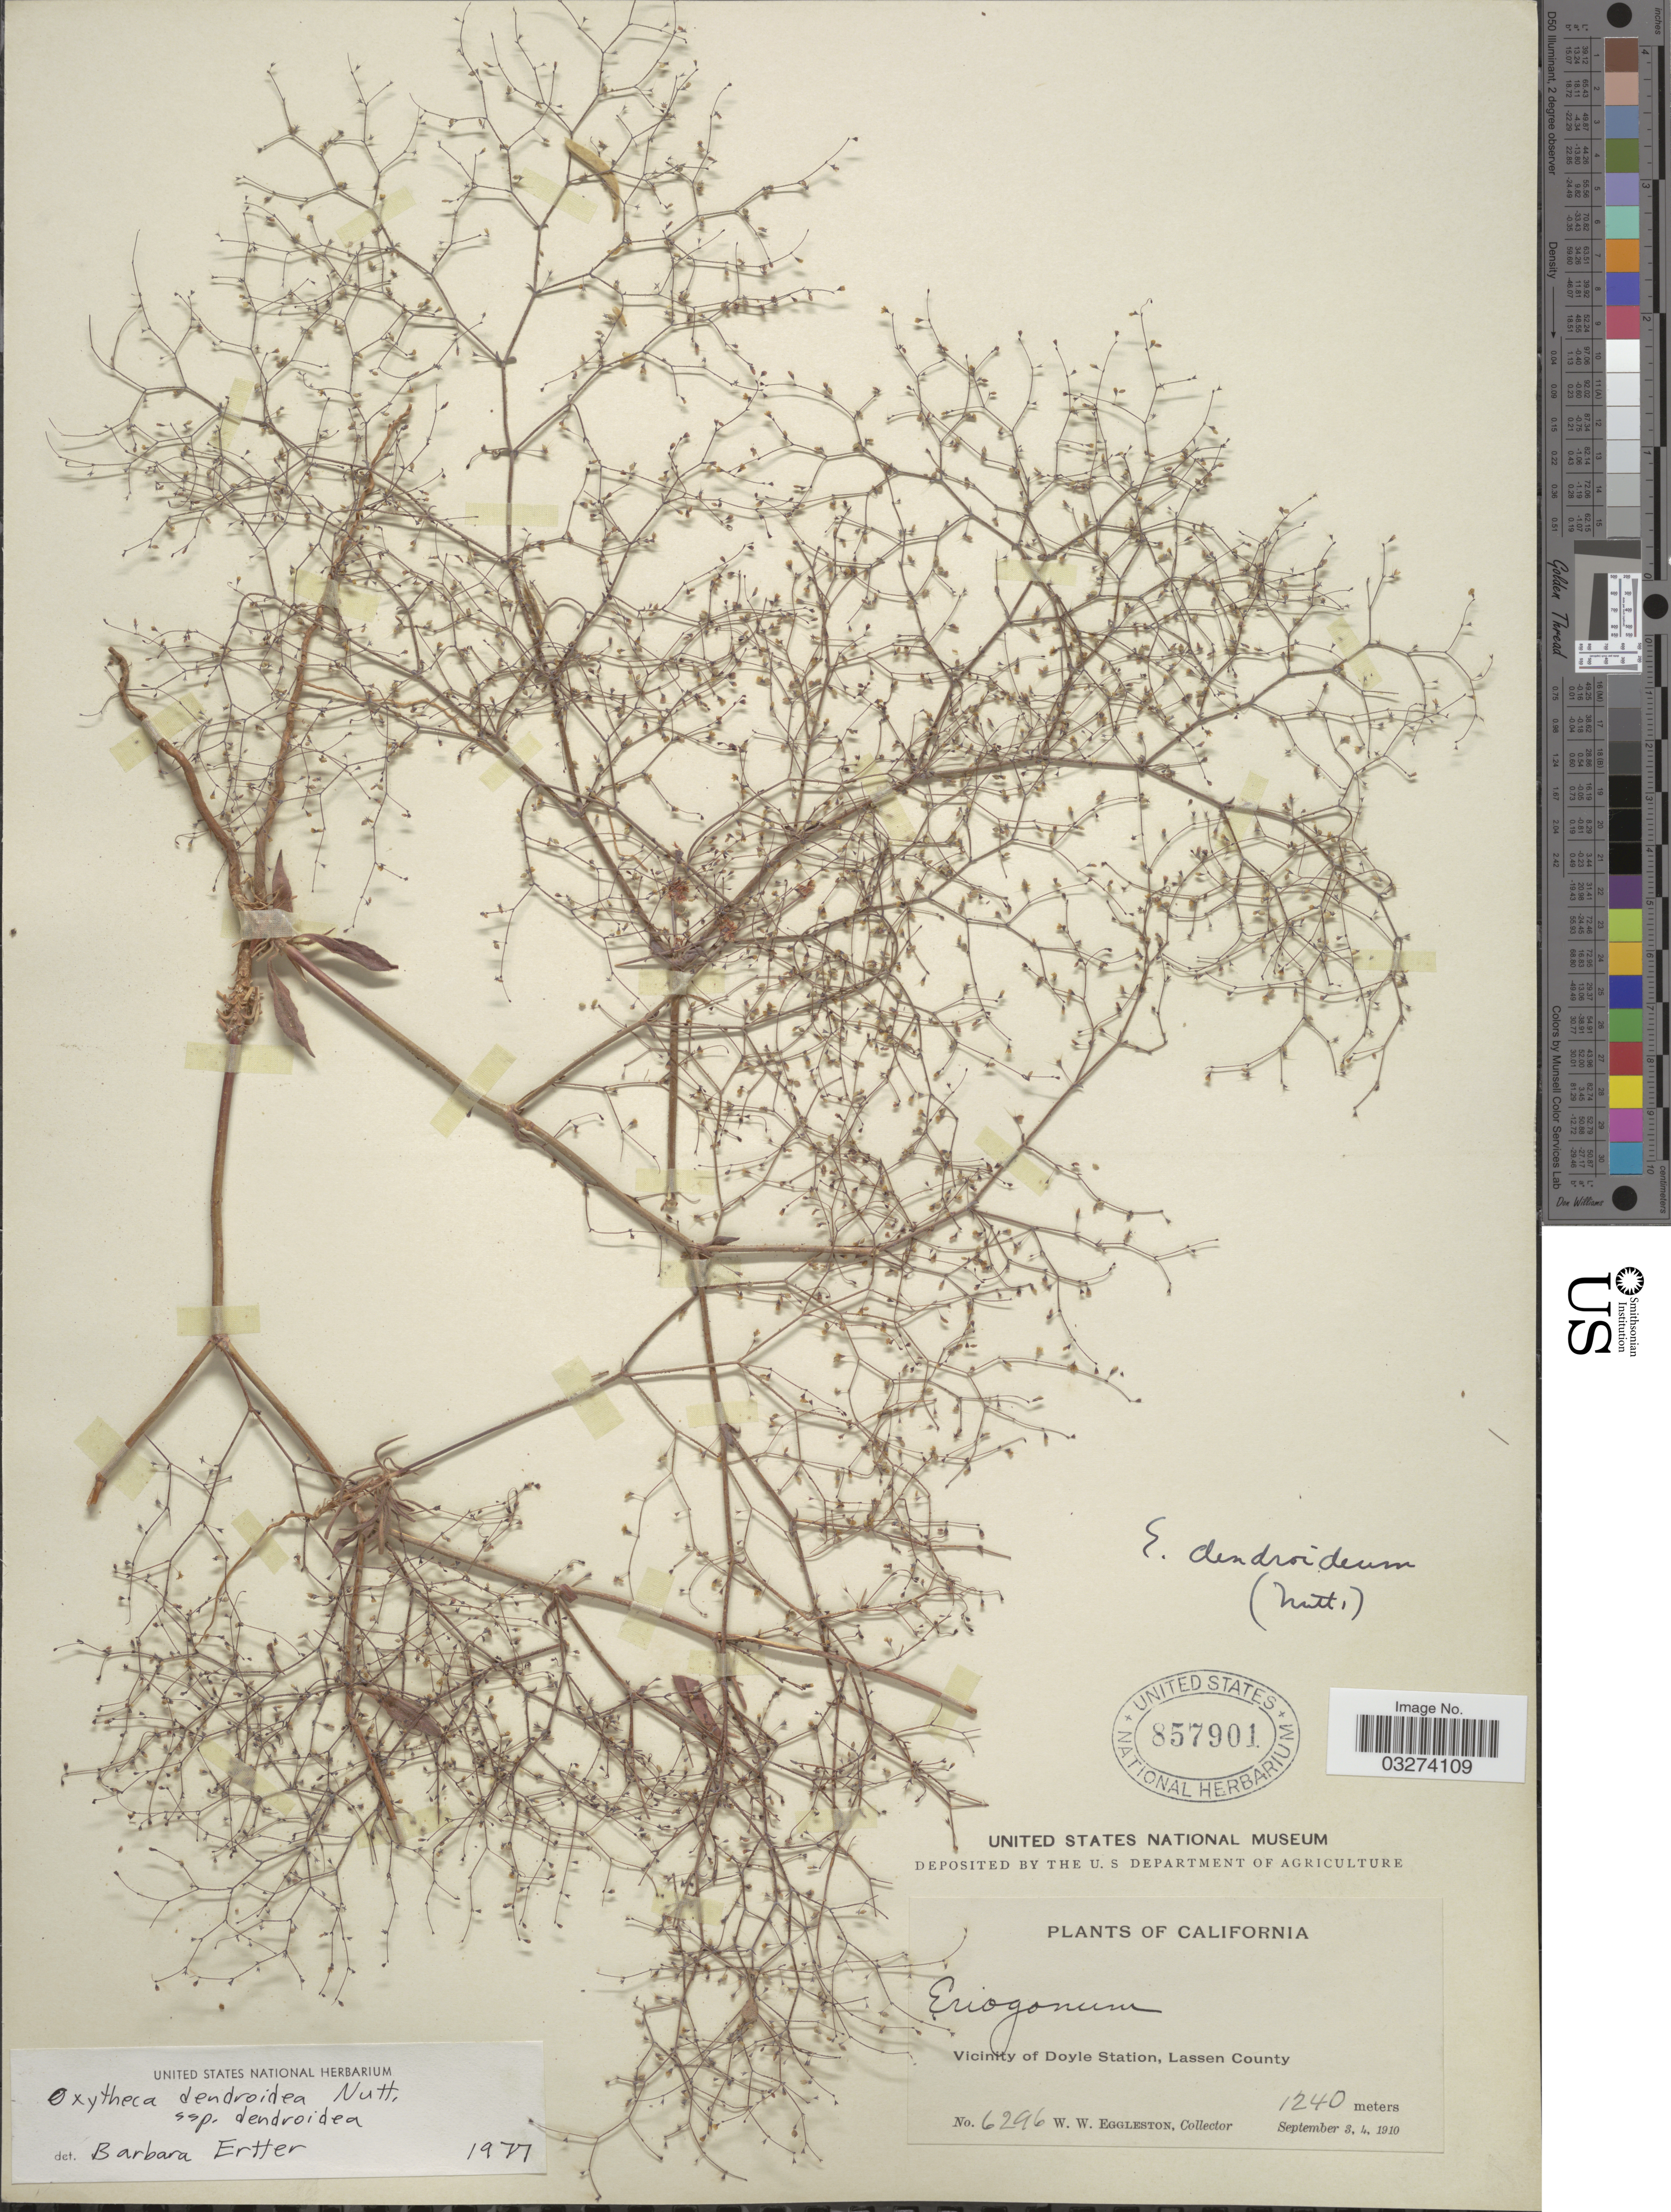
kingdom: Plantae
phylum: Tracheophyta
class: Magnoliopsida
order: Caryophyllales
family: Polygonaceae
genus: Oxytheca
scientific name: Oxytheca dendroidea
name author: Nutt.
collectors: W. W. Eggleston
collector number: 6296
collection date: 1910-09-03/1910-09-04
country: United States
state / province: California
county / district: Lassen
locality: Vicinity of Doyle Station, Lassen County.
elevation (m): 1240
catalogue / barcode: US 857901